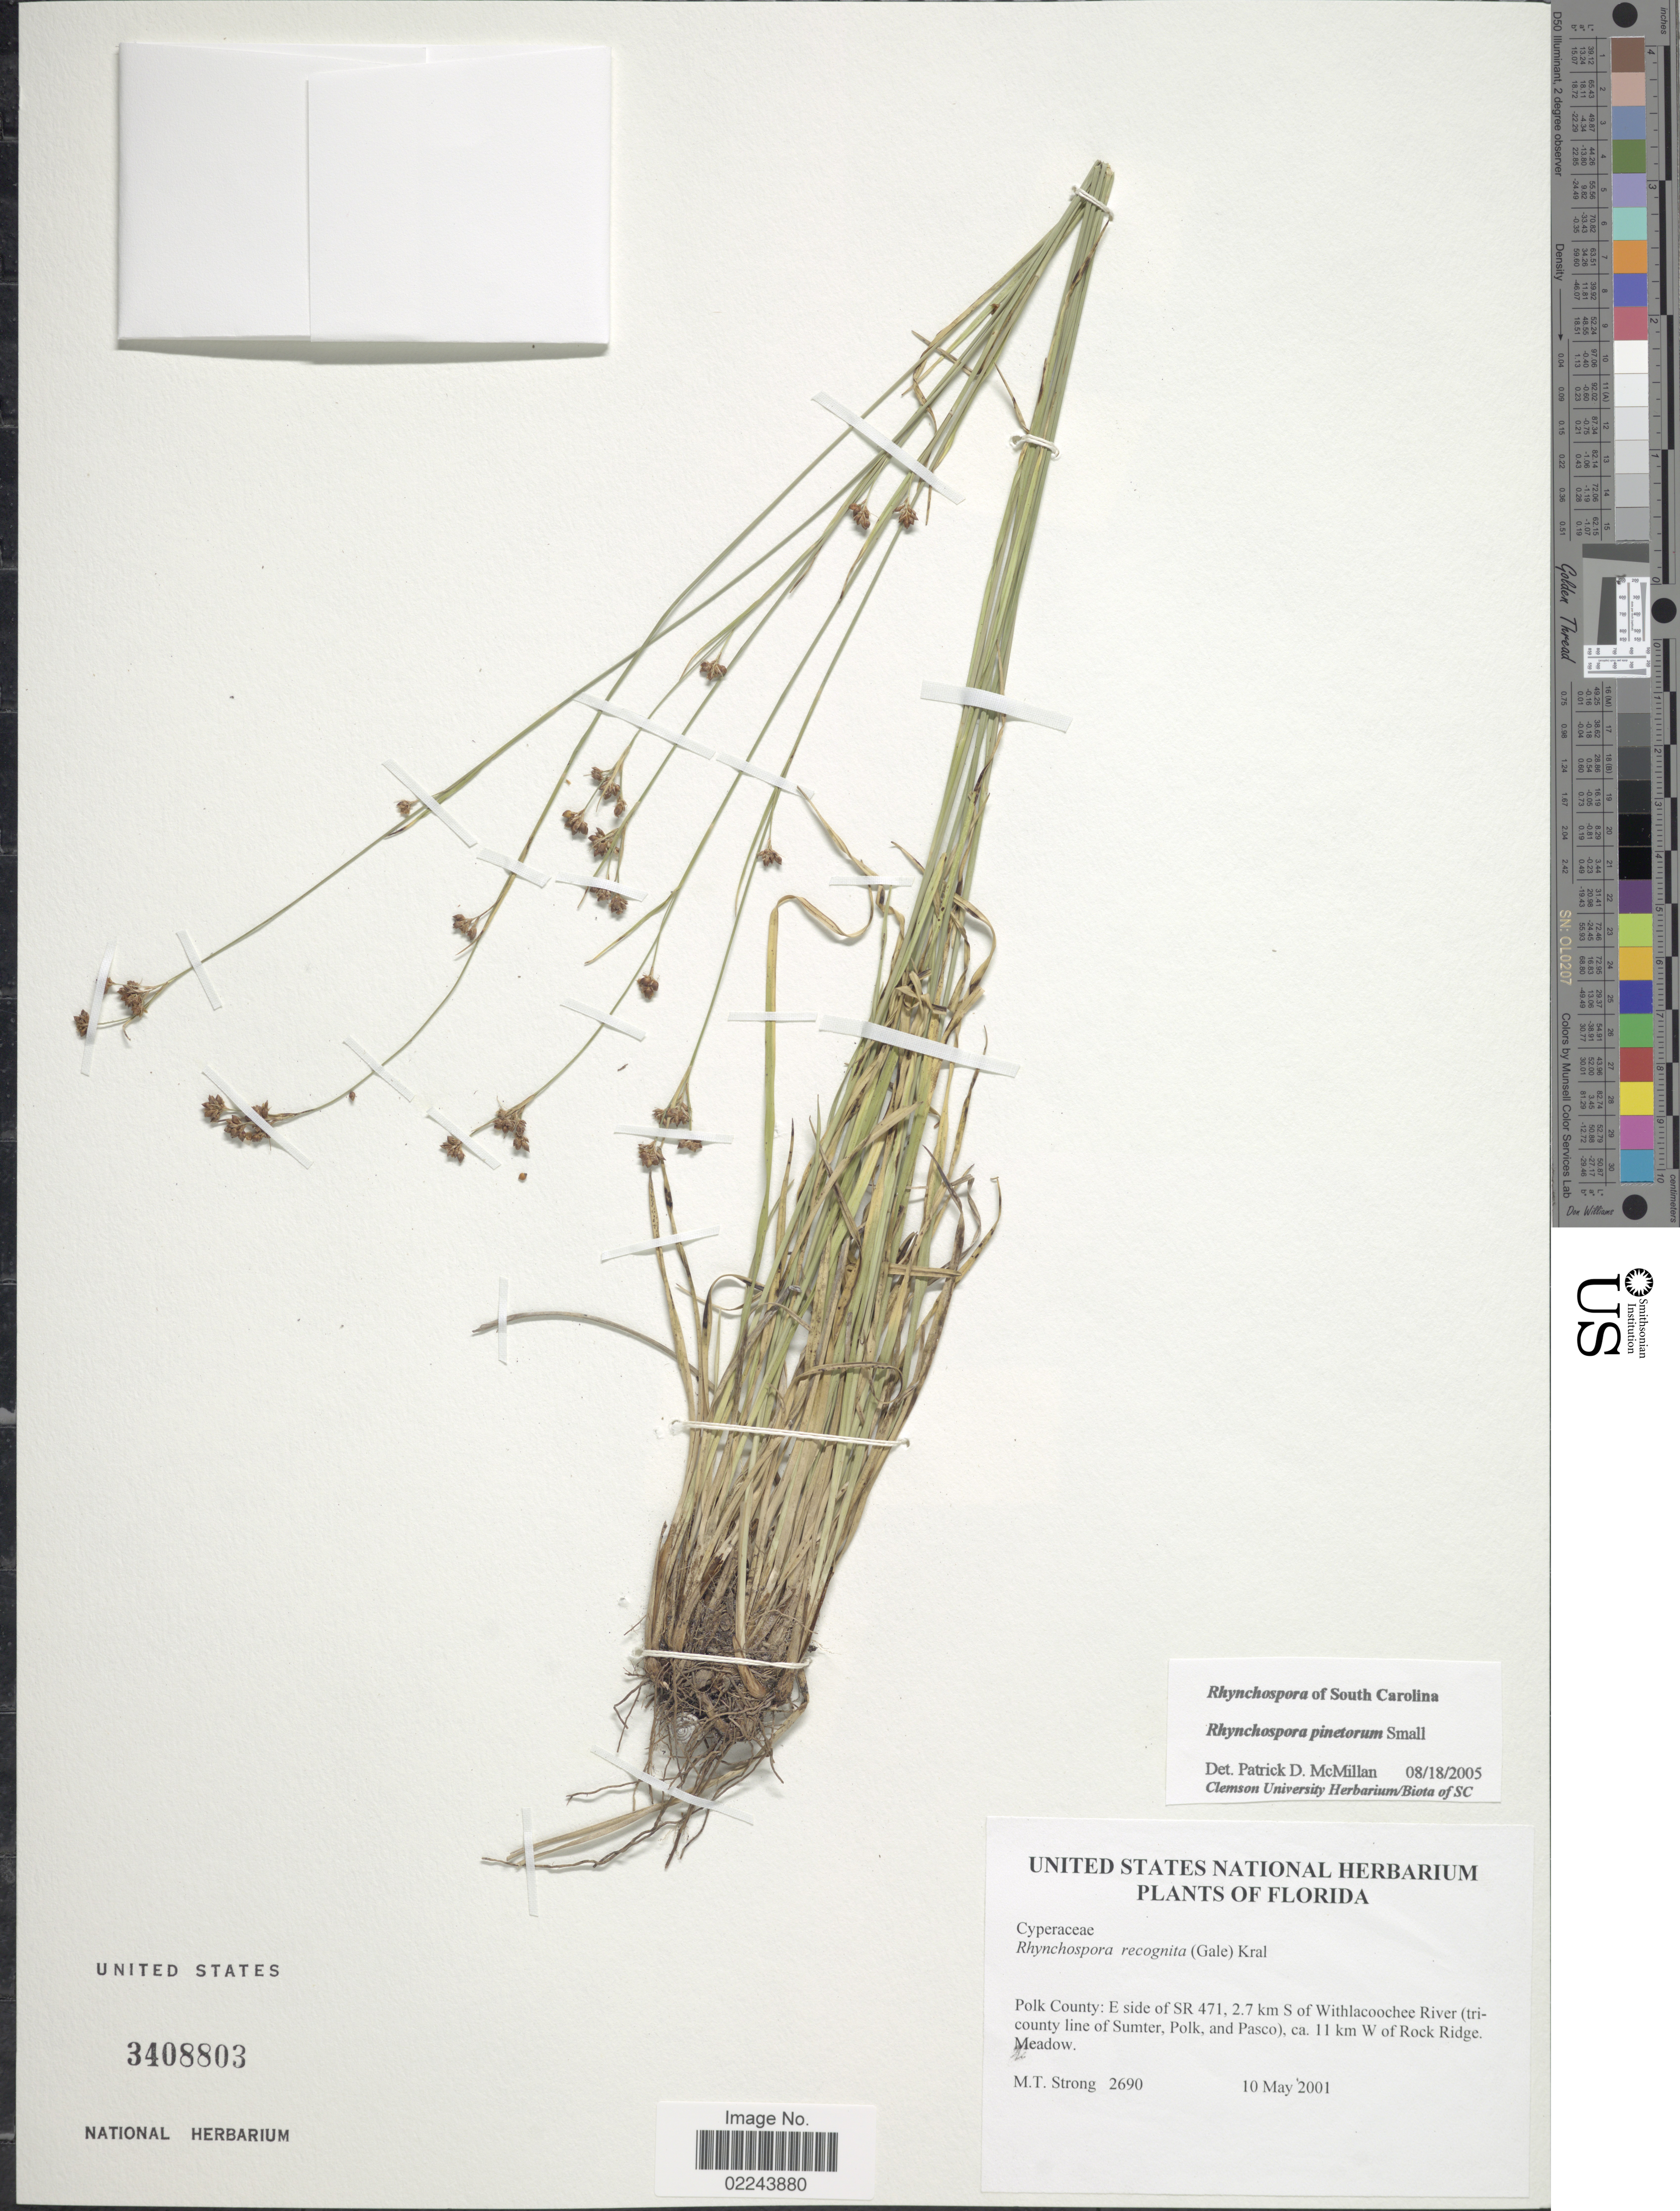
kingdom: Plantae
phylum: Tracheophyta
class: Liliopsida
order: Poales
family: Cyperaceae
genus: Rhynchospora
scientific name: Rhynchospora pinetorum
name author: Britton & Small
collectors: M. T. Strong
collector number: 2690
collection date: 2001-05-10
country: United States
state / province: Florida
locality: Polk County, E side of SR 471, 2.7 km S of Withlacooche River (tri-county line of Sumter, Polk, and Pasco), ca 11 km W of Rock Ridge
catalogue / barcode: US 3408803